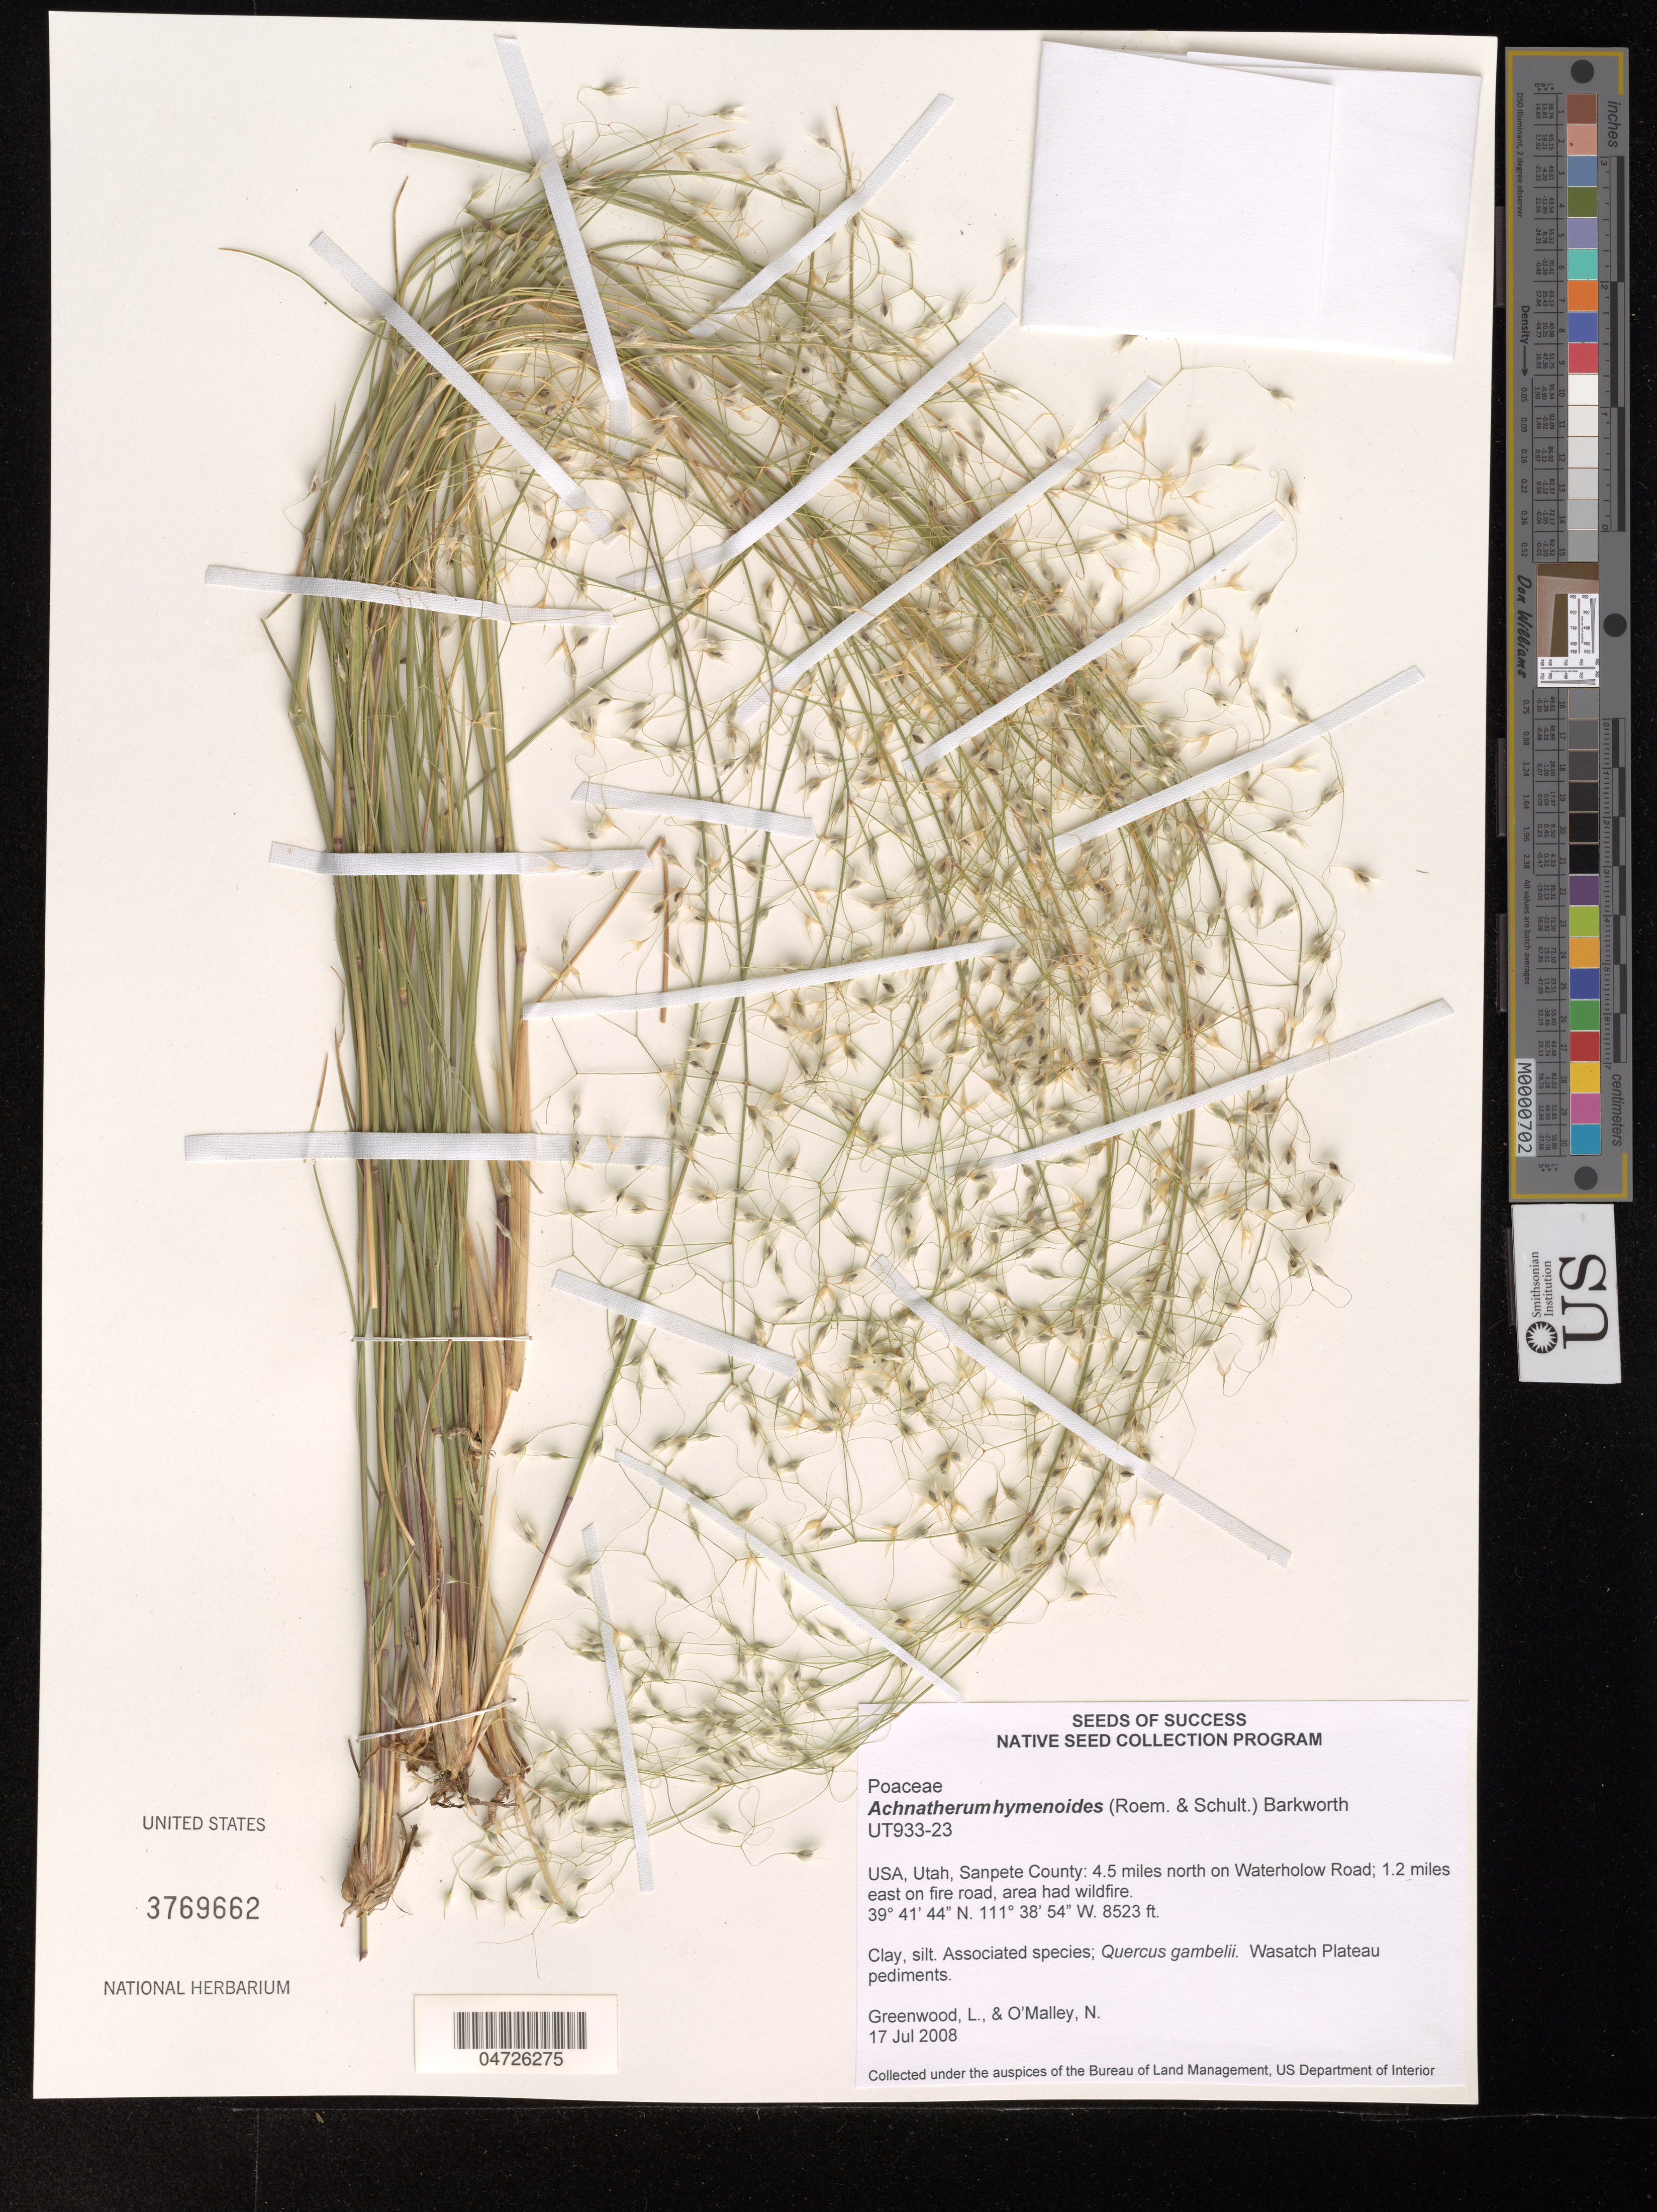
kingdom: Plantae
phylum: Tracheophyta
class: Liliopsida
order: Poales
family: Poaceae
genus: Achnatherum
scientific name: Achnatherum hymenoides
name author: (Roem. & Schult.) Barkworth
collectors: L. Greenwood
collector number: UT933-23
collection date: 2008-07-17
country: United States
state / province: Utah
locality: Sanpete County: 4.5 miles north on Waterholow Road; 1.2 miles east on fire road, area had wildfire. Wasatch Plateau pediments.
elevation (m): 2598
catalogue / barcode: US 3769662